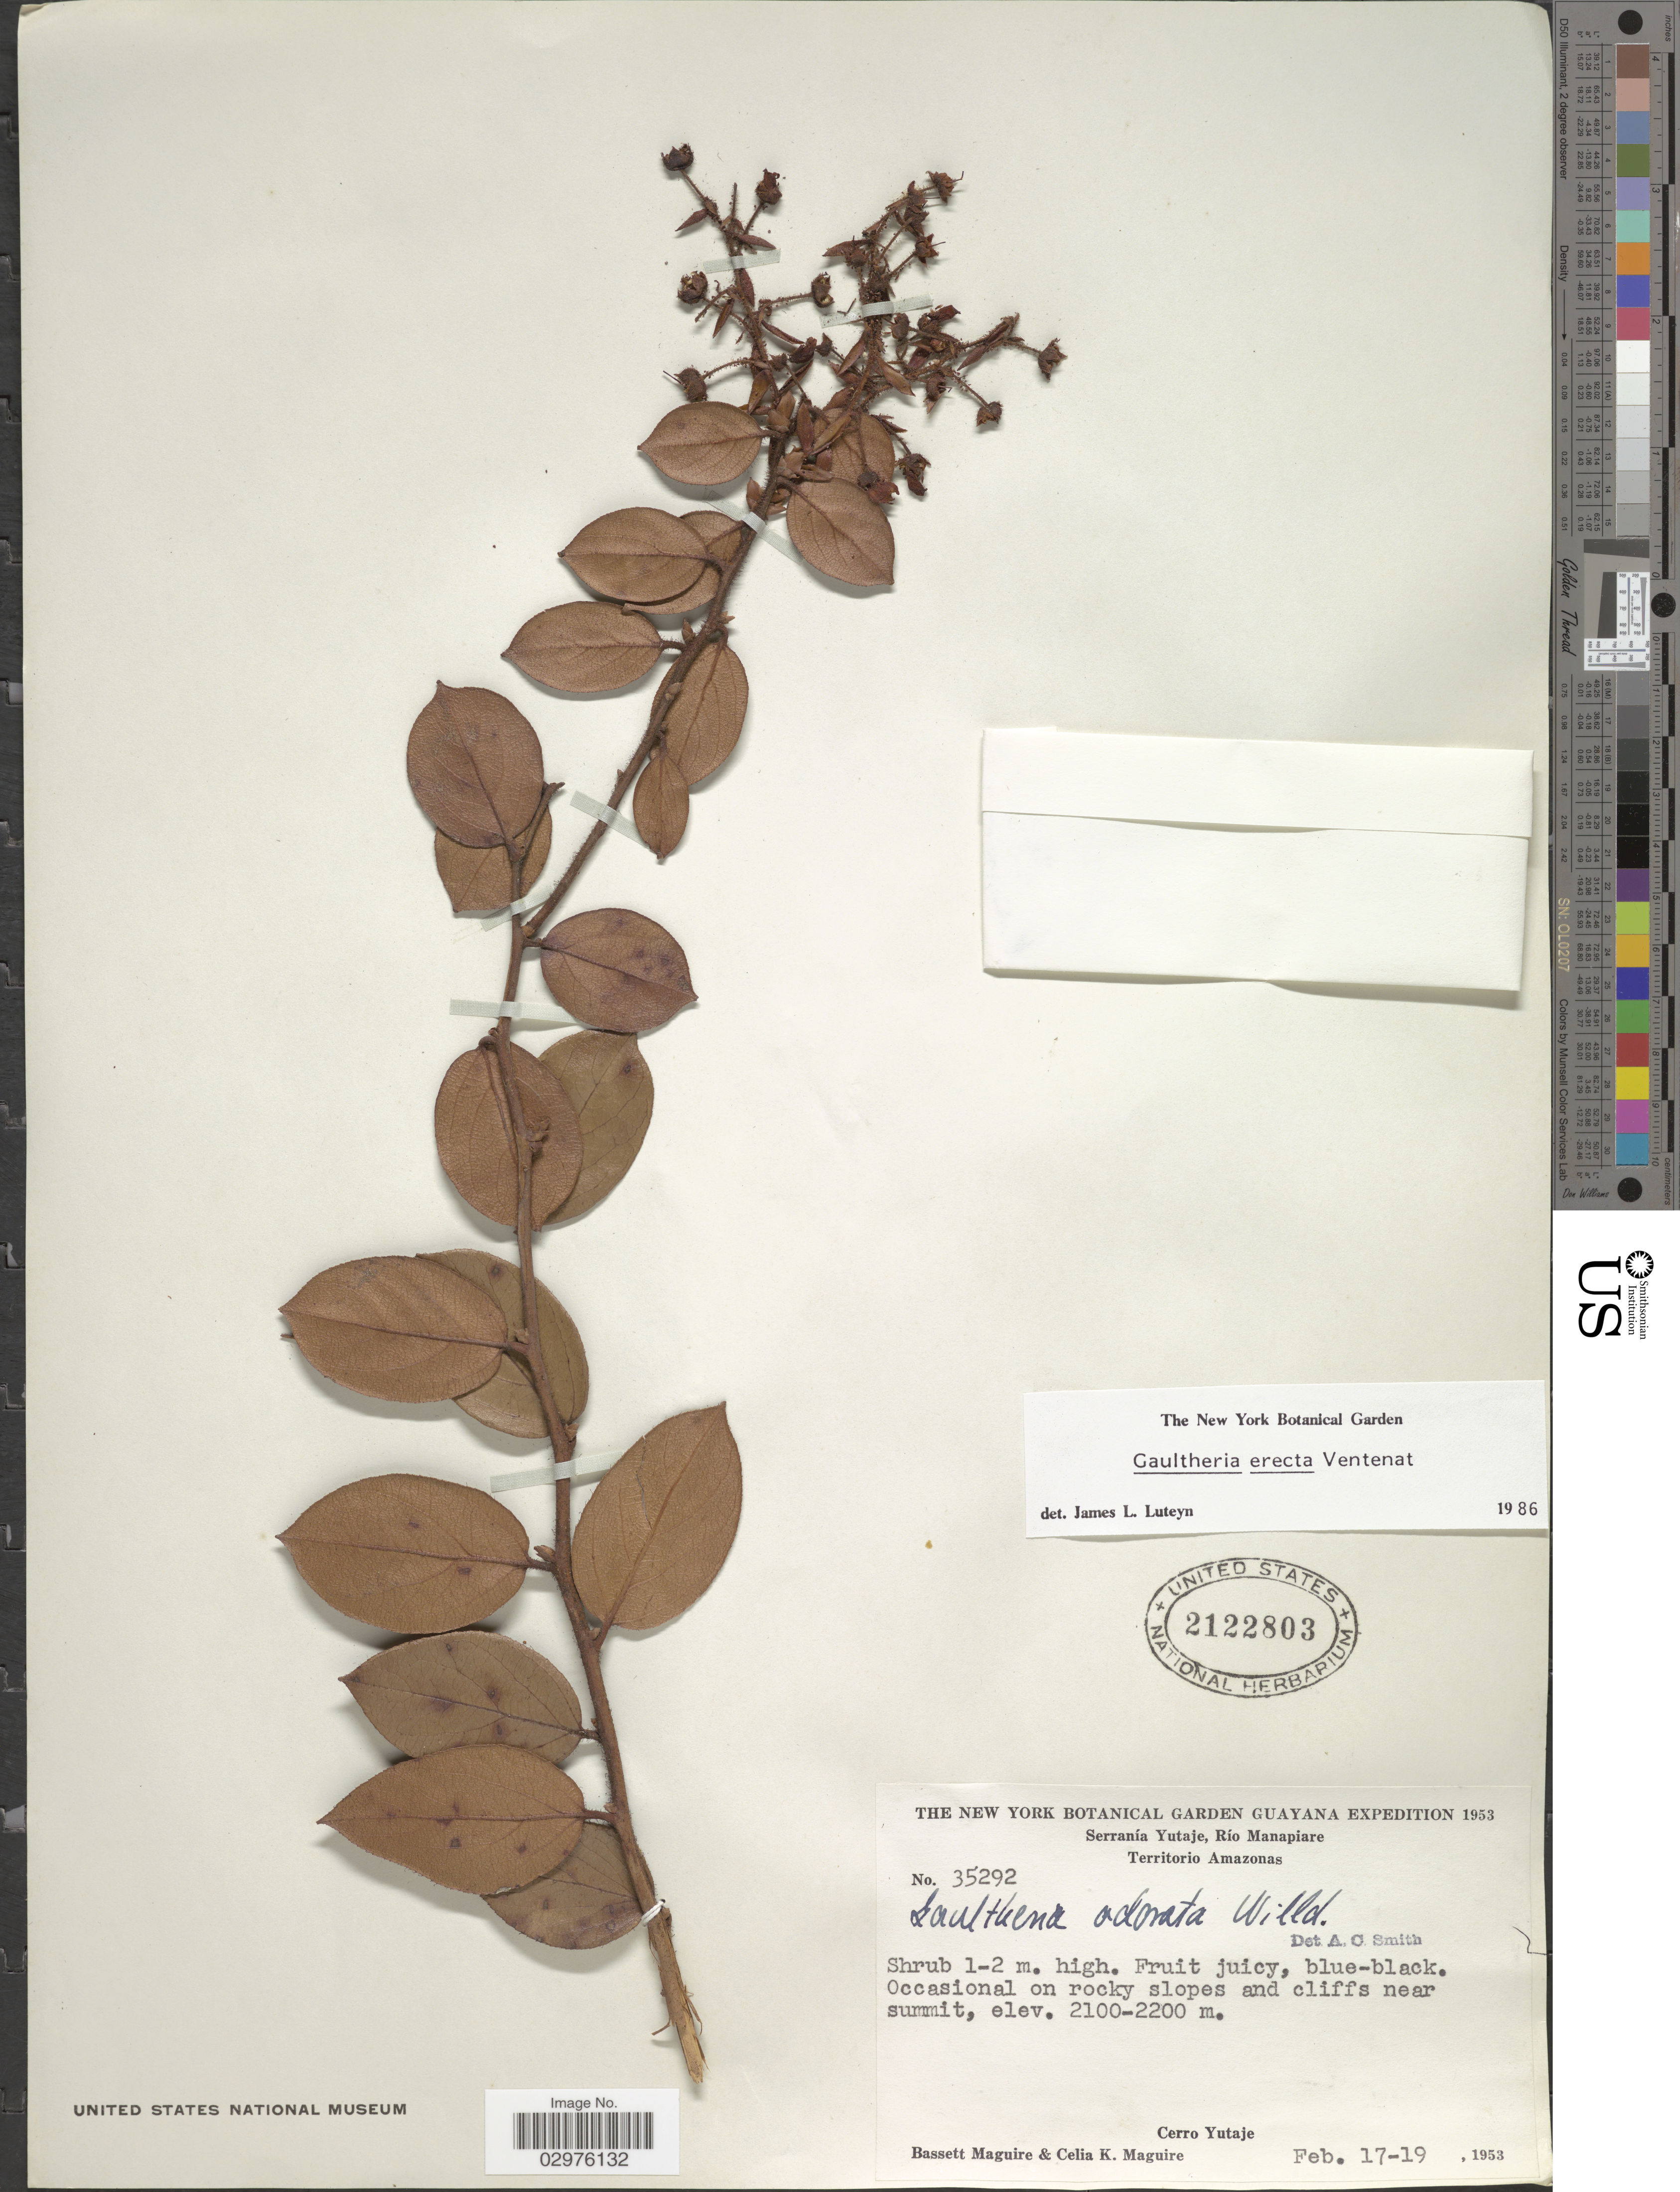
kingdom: Plantae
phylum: Tracheophyta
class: Magnoliopsida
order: Ericales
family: Ericaceae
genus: Gaultheria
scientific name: Gaultheria erecta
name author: Vent.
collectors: B. Maguire & C. K. Maguire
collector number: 35292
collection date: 1953-02-17/1953-02-19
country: Venezuela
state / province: Amazonas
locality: Serranía Yutaje, Río Manapiare. Territorio Amazonas. Cerro Yutaje.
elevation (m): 2100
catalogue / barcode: US 2122803